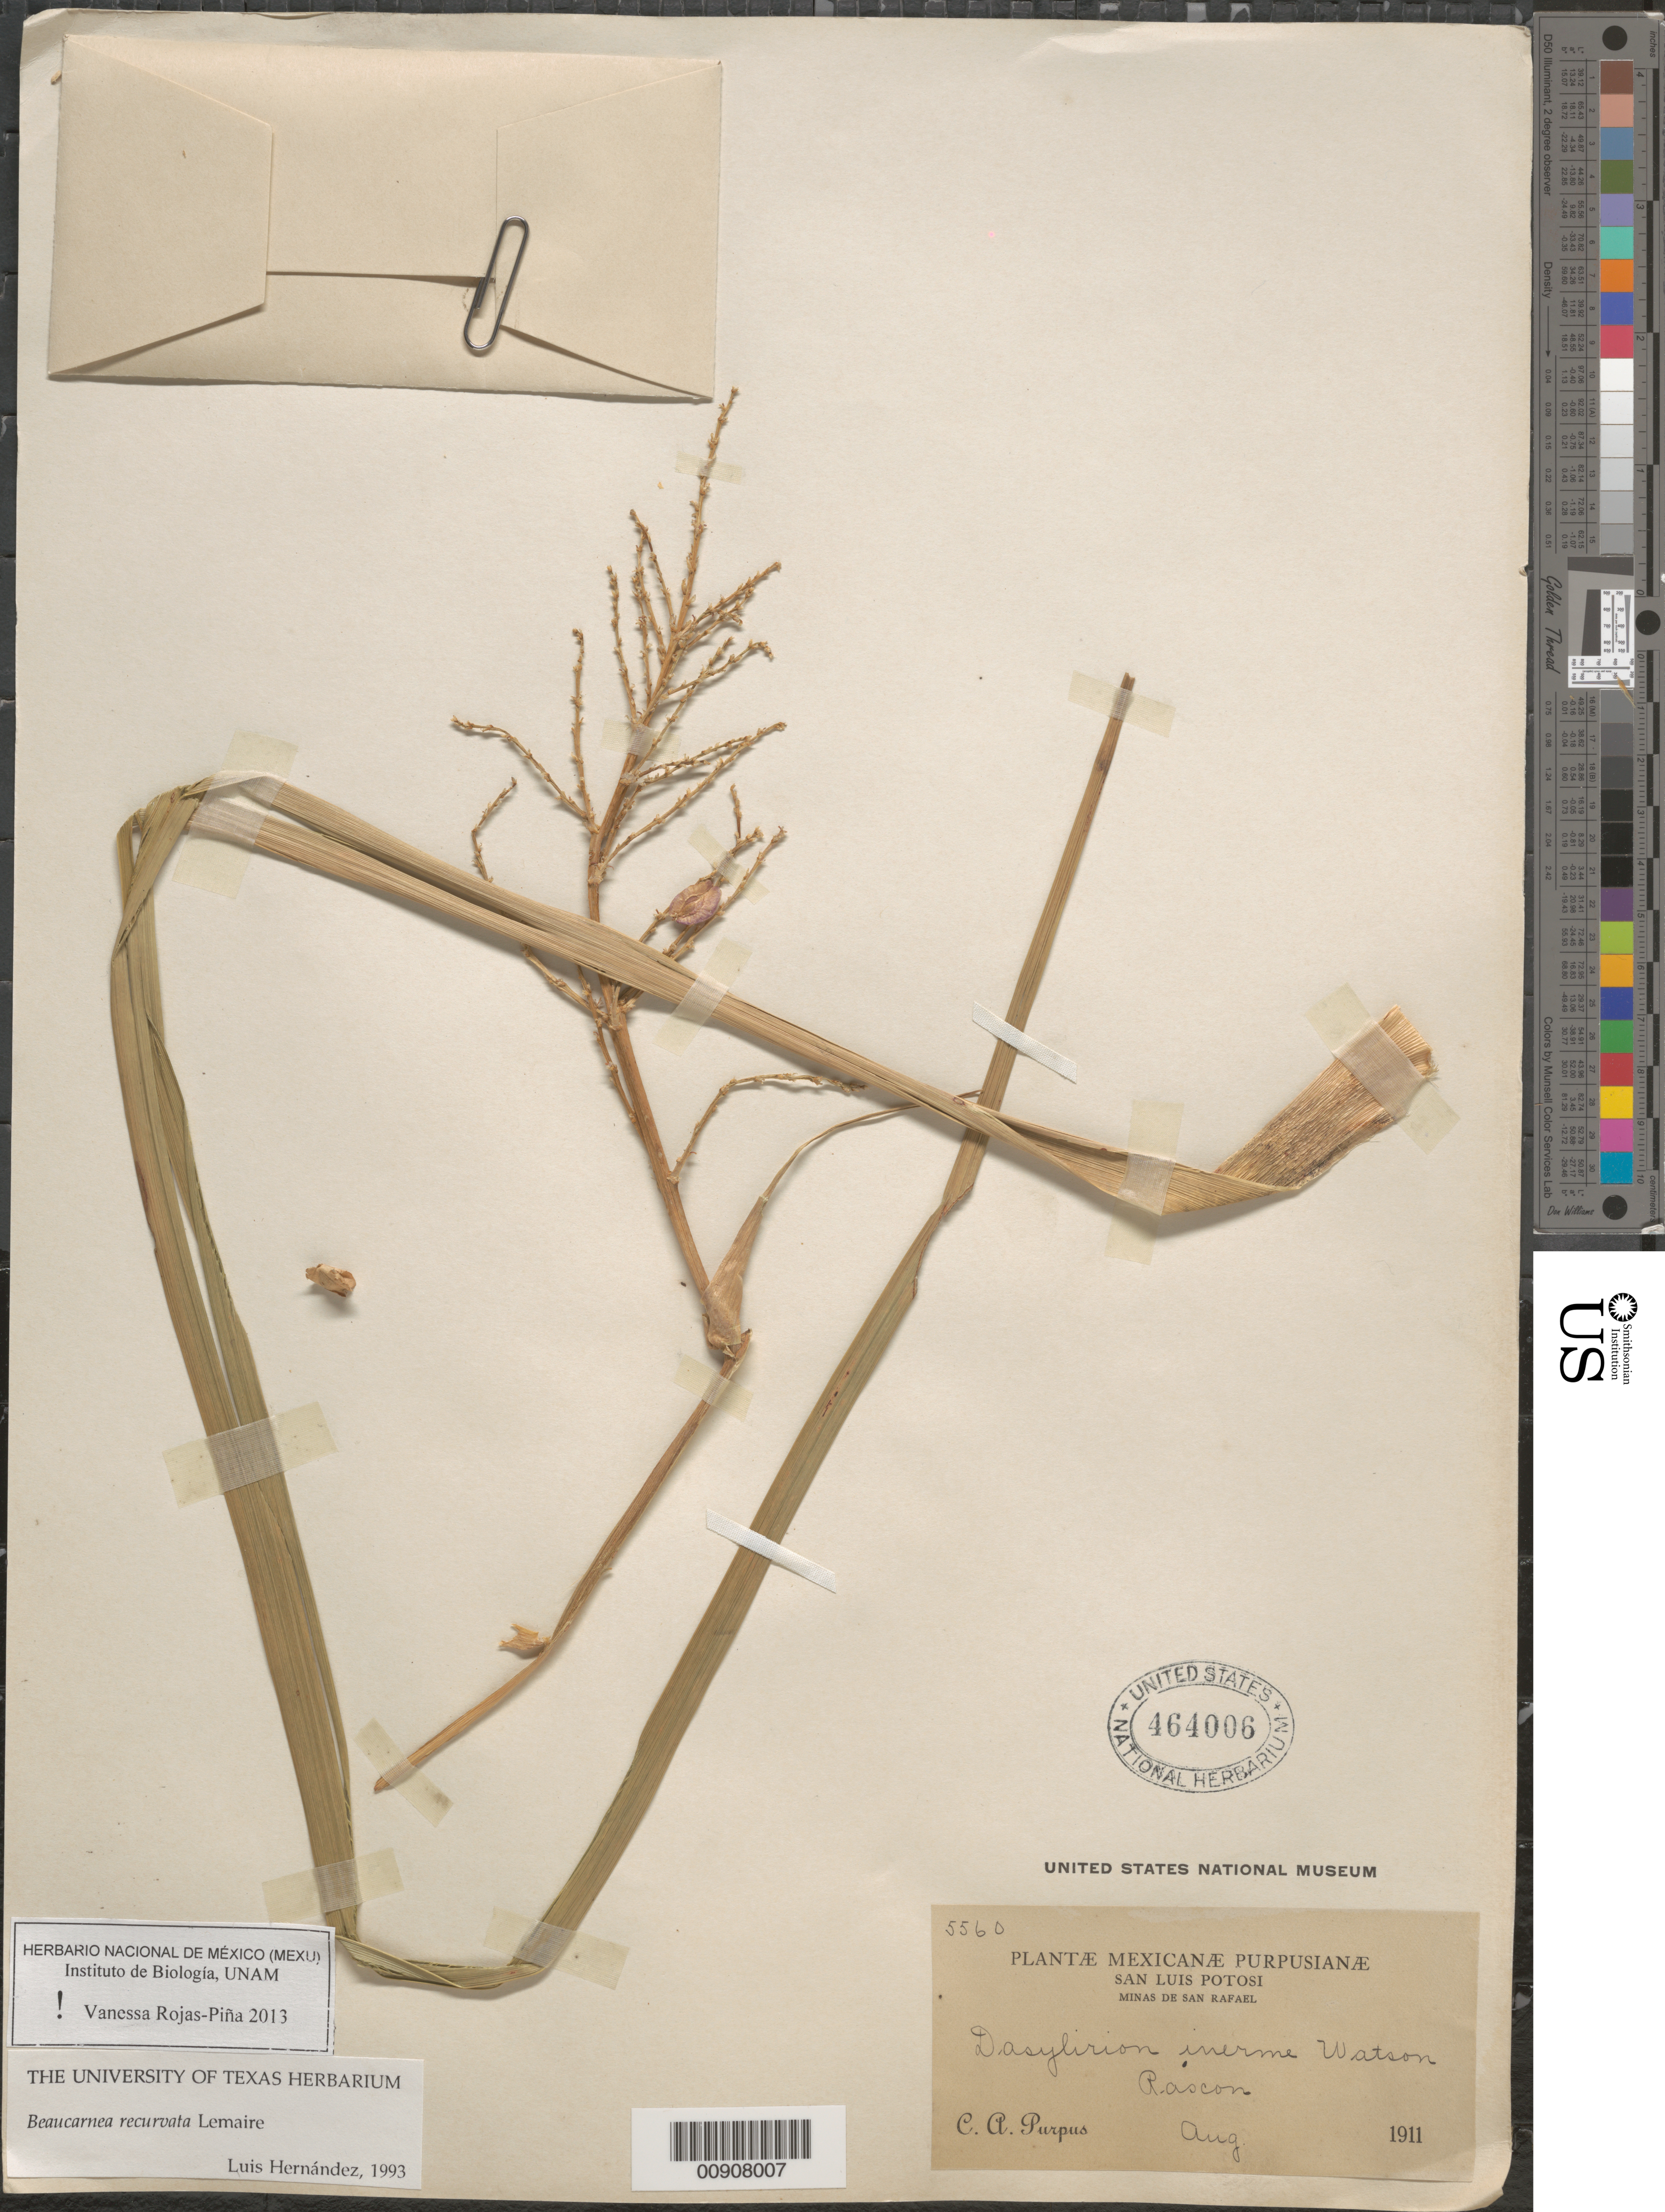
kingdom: Plantae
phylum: Tracheophyta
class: Liliopsida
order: Asparagales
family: Asparagaceae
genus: Beaucarnea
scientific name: Beaucarnea recurvata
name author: Lem.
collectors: C. A. Purpus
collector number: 5560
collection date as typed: Aug 1911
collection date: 1911-08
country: Mexico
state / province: San Luis Potosí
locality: Rascon. San Luis Potosí. Minas de San Rafael.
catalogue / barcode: US 464006